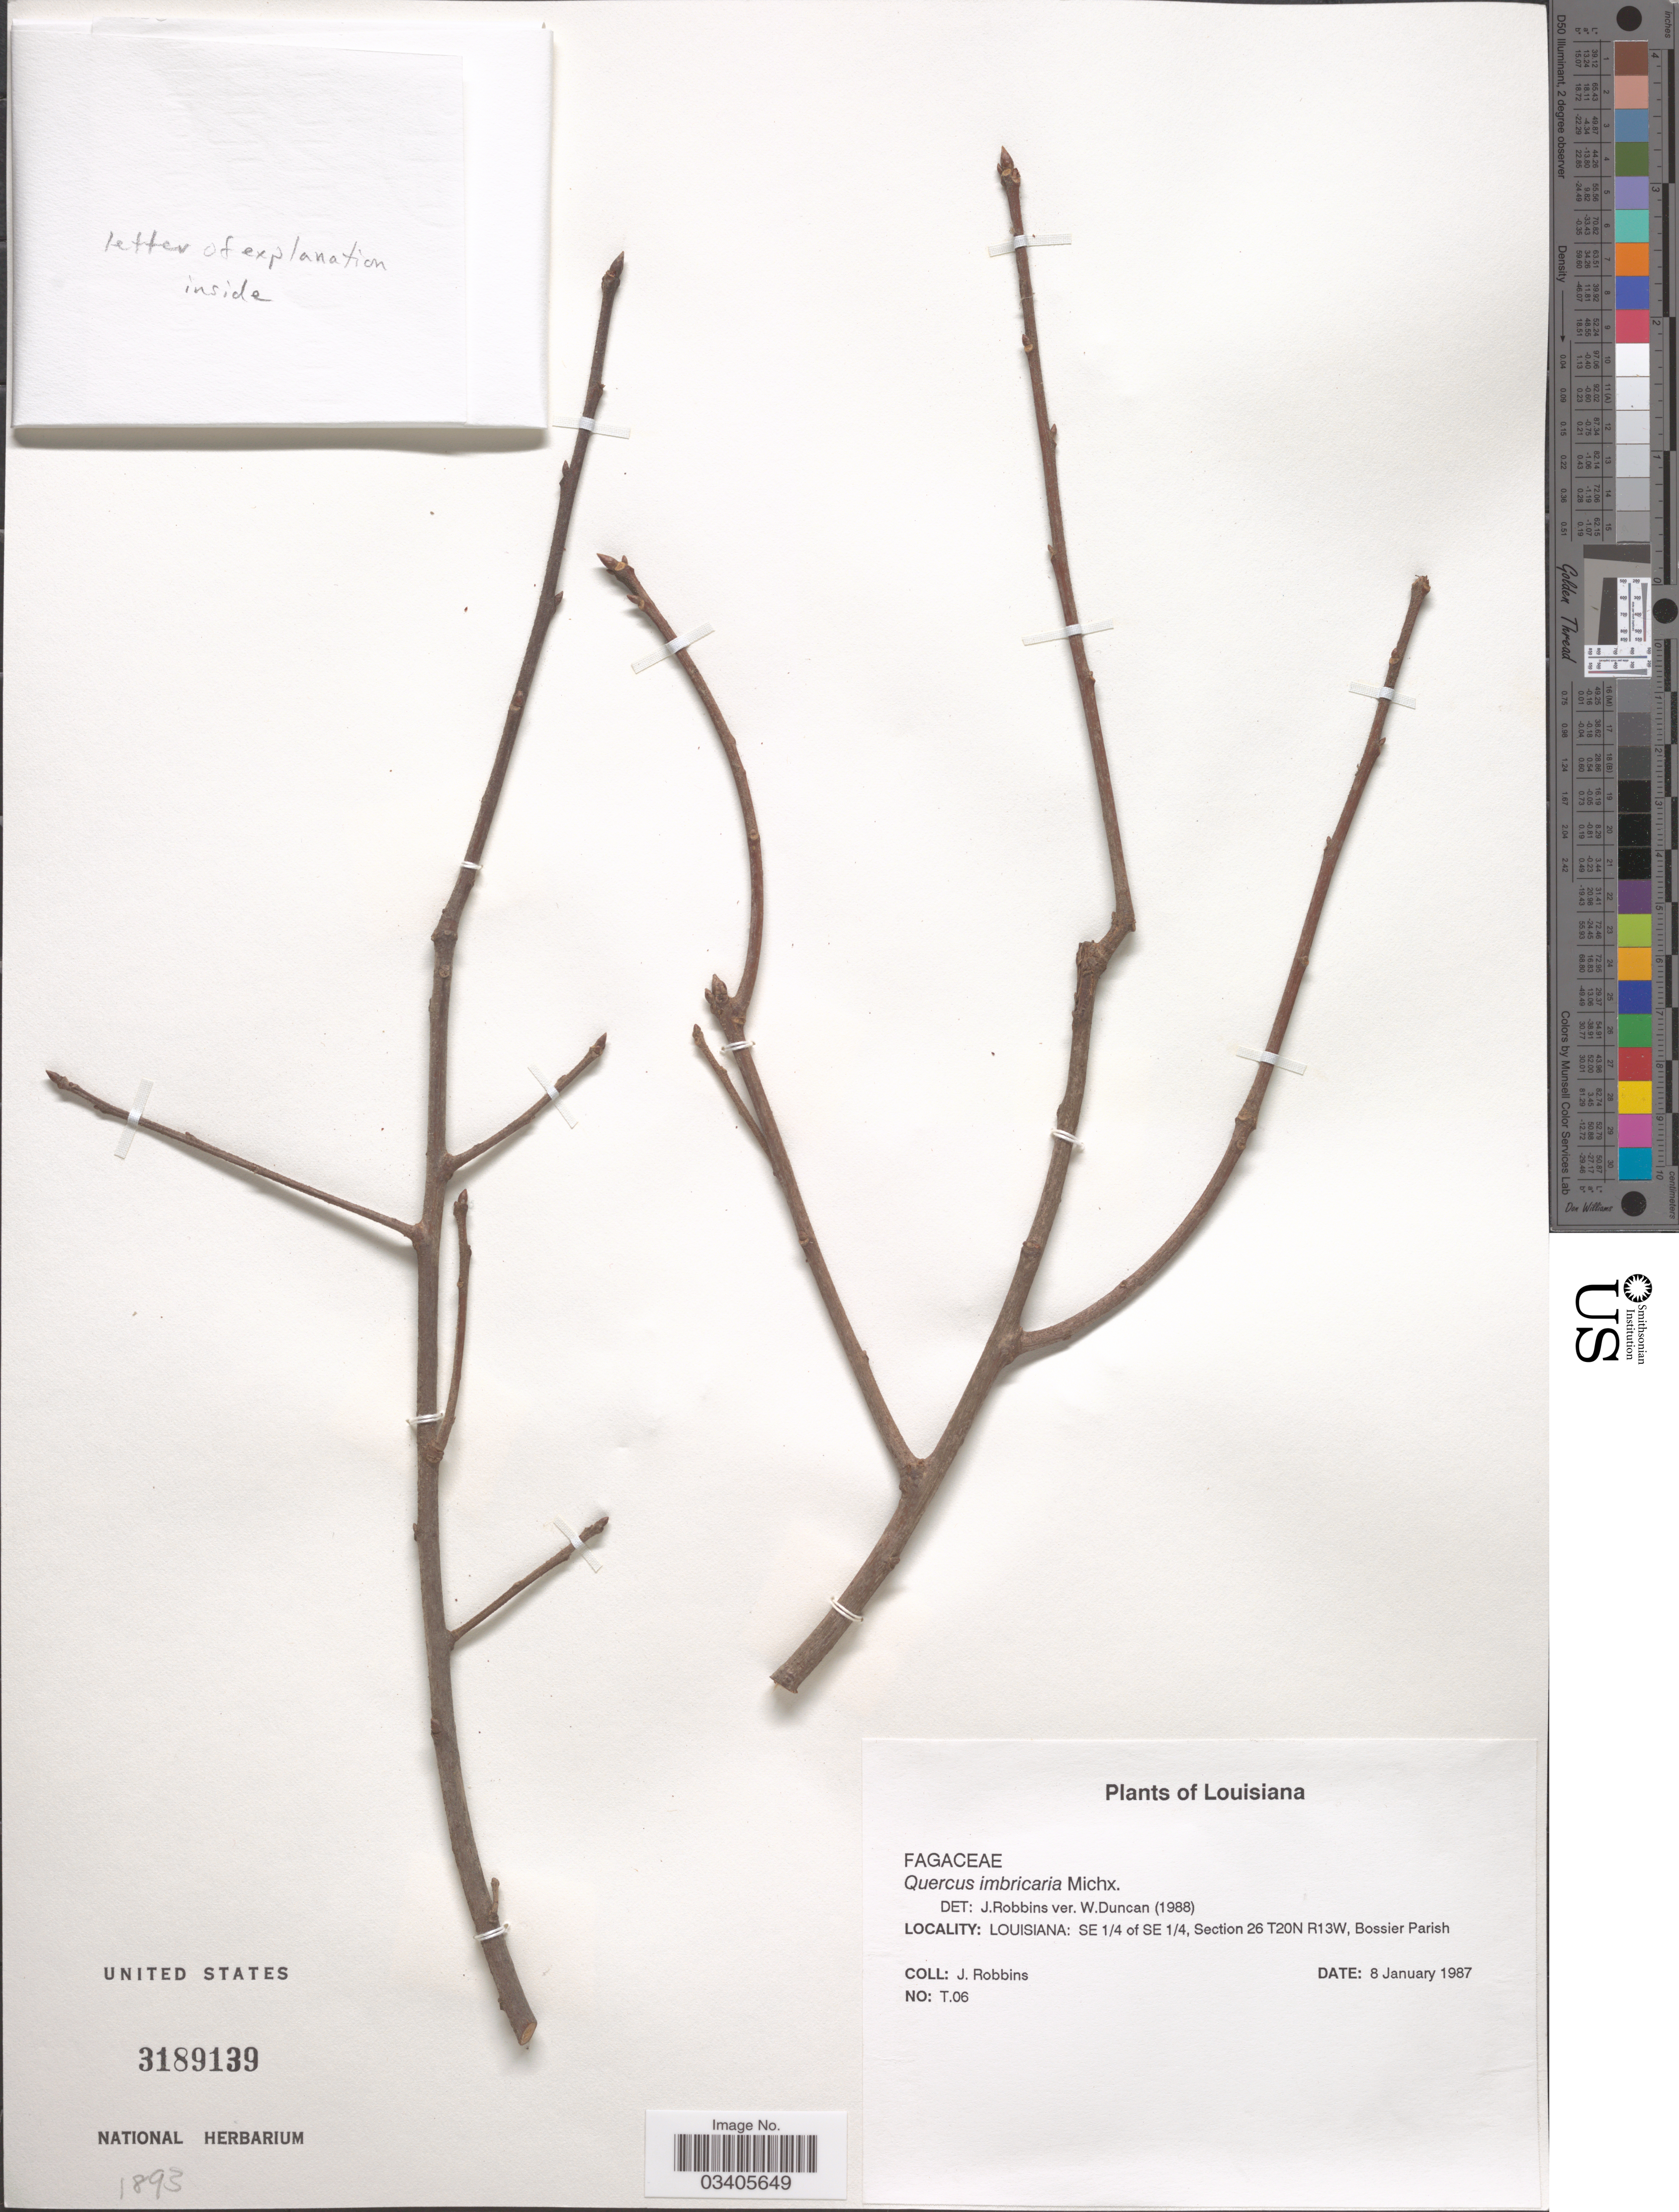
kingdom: Plantae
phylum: Tracheophyta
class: Magnoliopsida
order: Fagales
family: Fagaceae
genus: Quercus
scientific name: Quercus imbricaria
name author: Michx.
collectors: J. W. Robbins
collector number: T.06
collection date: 1987-01-08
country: United States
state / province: Louisiana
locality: SE 1/4 of SE 1/4, Section 26 T20N R13W, Bossier Parish.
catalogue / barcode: US 3189139